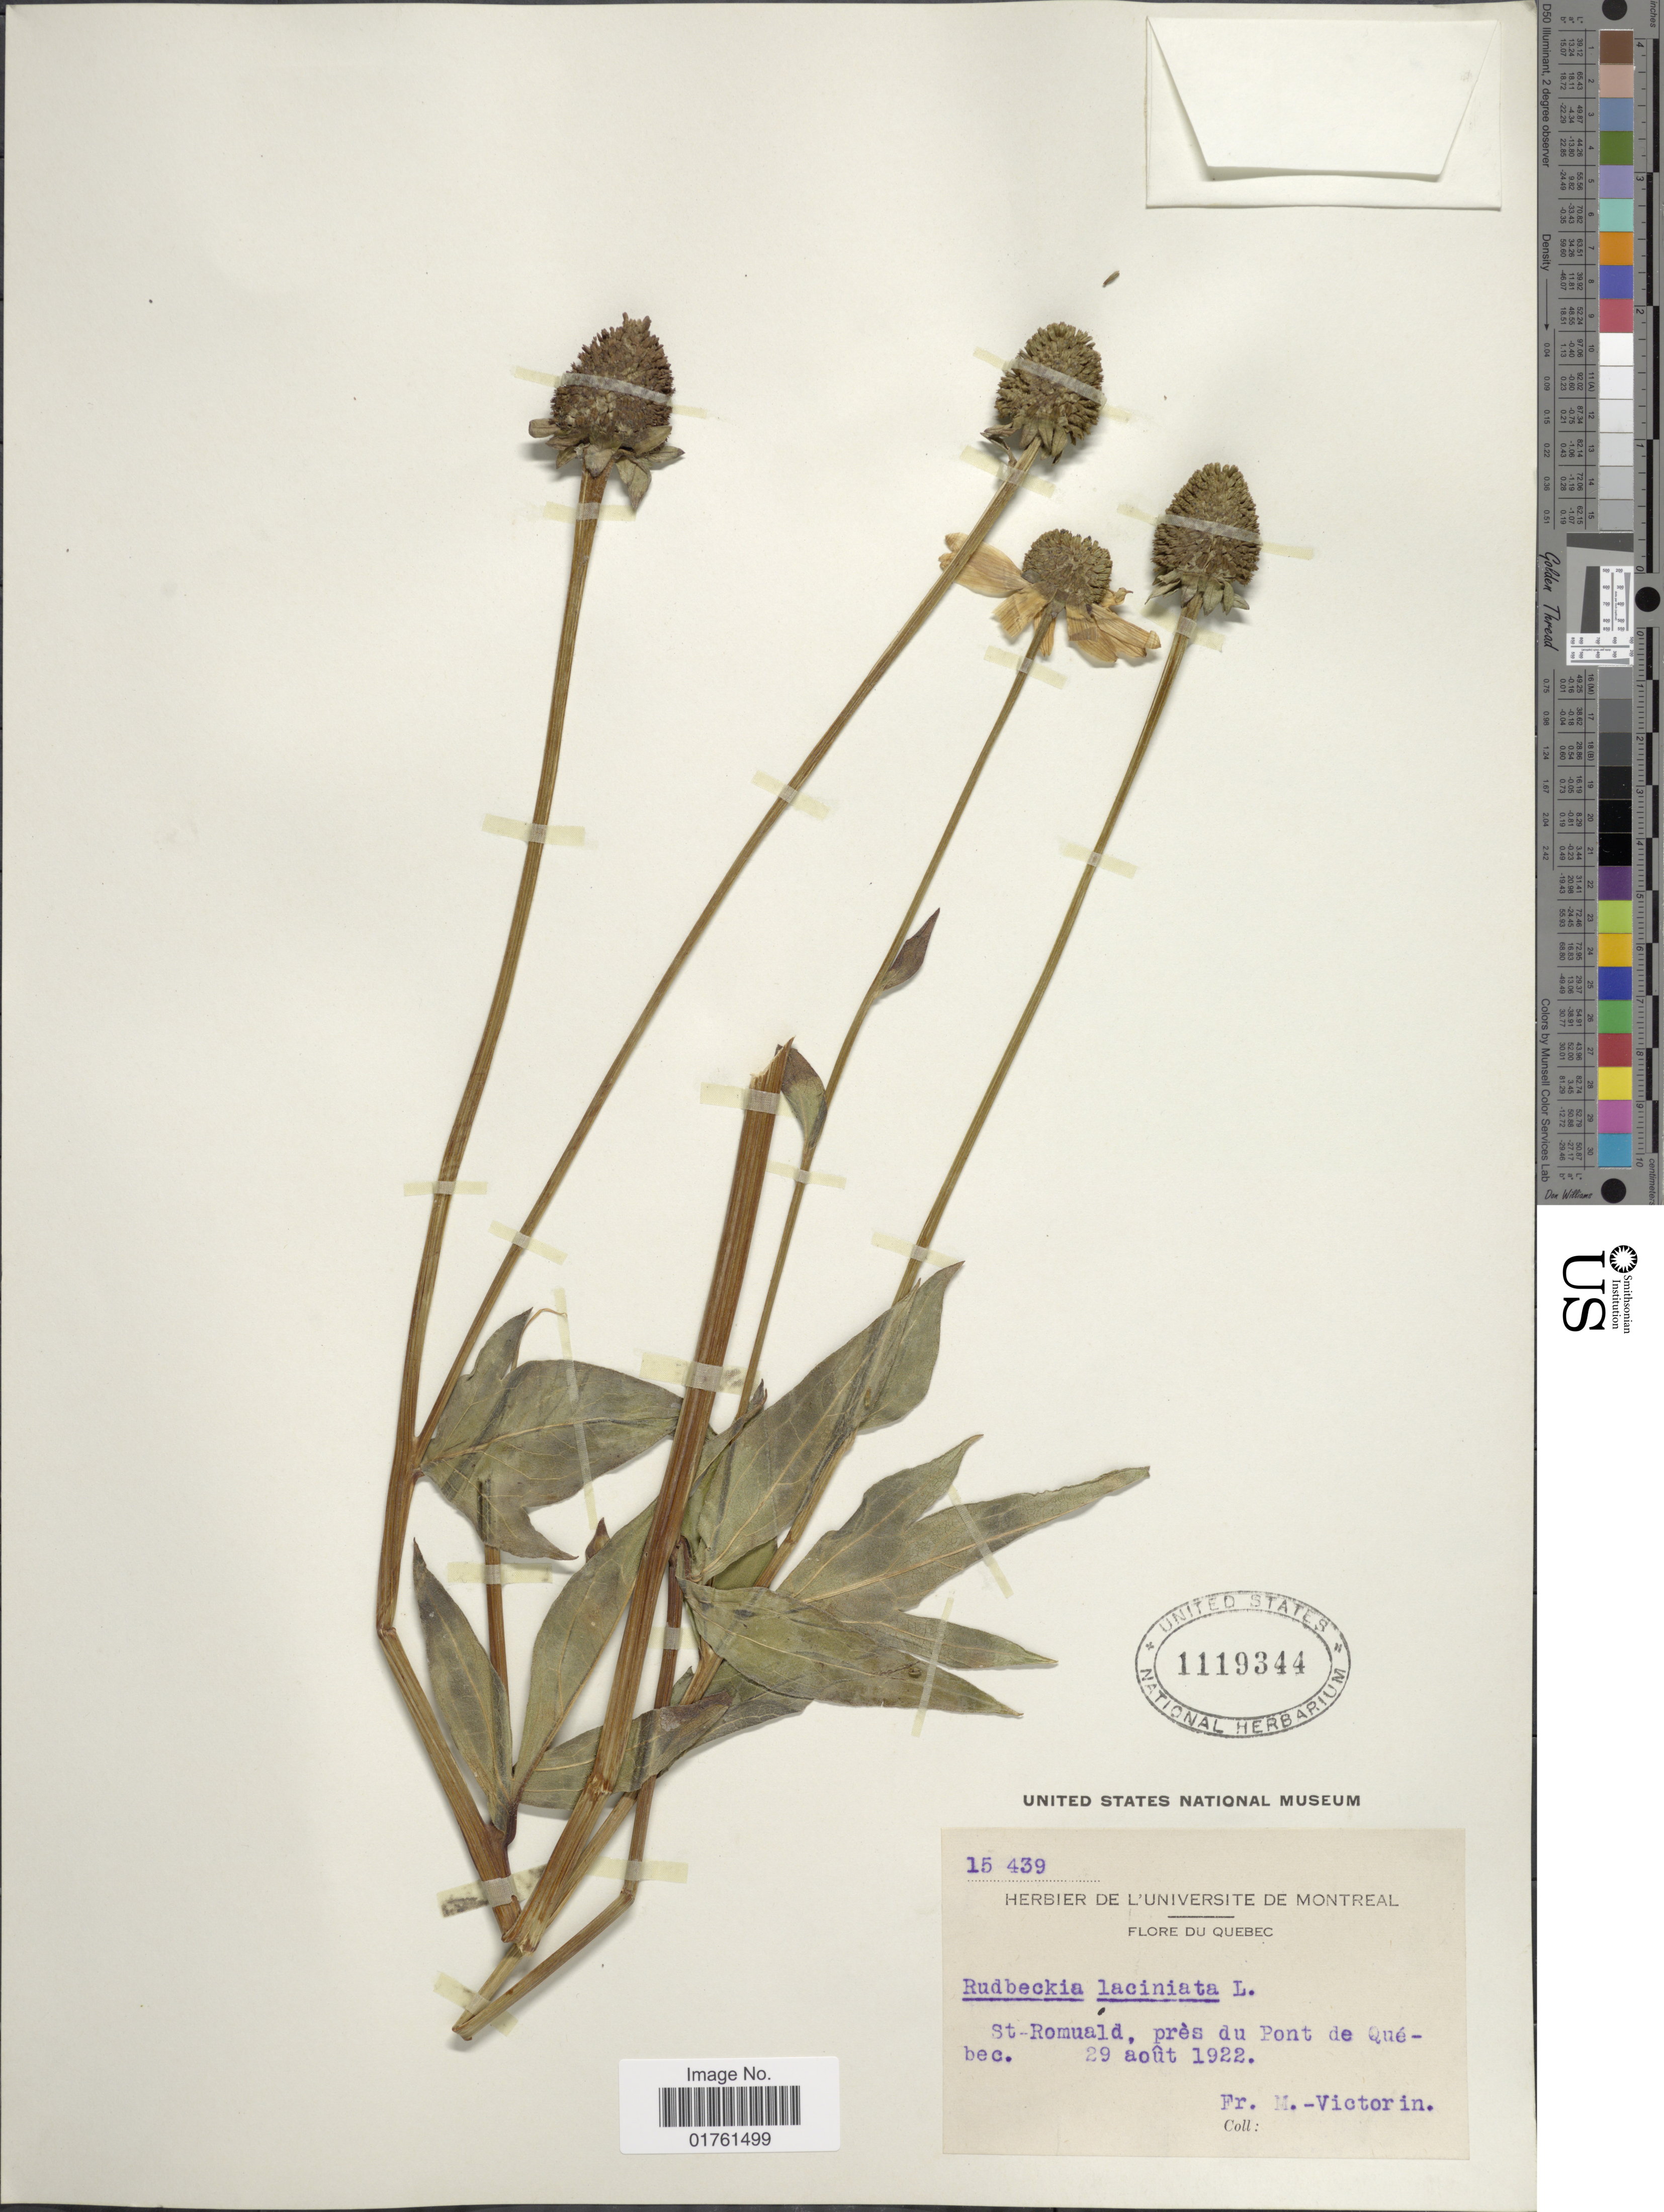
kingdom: Plantae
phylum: Tracheophyta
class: Magnoliopsida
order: Asterales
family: Asteraceae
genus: Rudbeckia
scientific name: Rudbeckia laciniata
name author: L.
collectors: Fr. Marie-Victorin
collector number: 15439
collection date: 1922-08-29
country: Canada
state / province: Quebec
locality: St. Roumald, près du Pont de Québec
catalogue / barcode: US 1119344